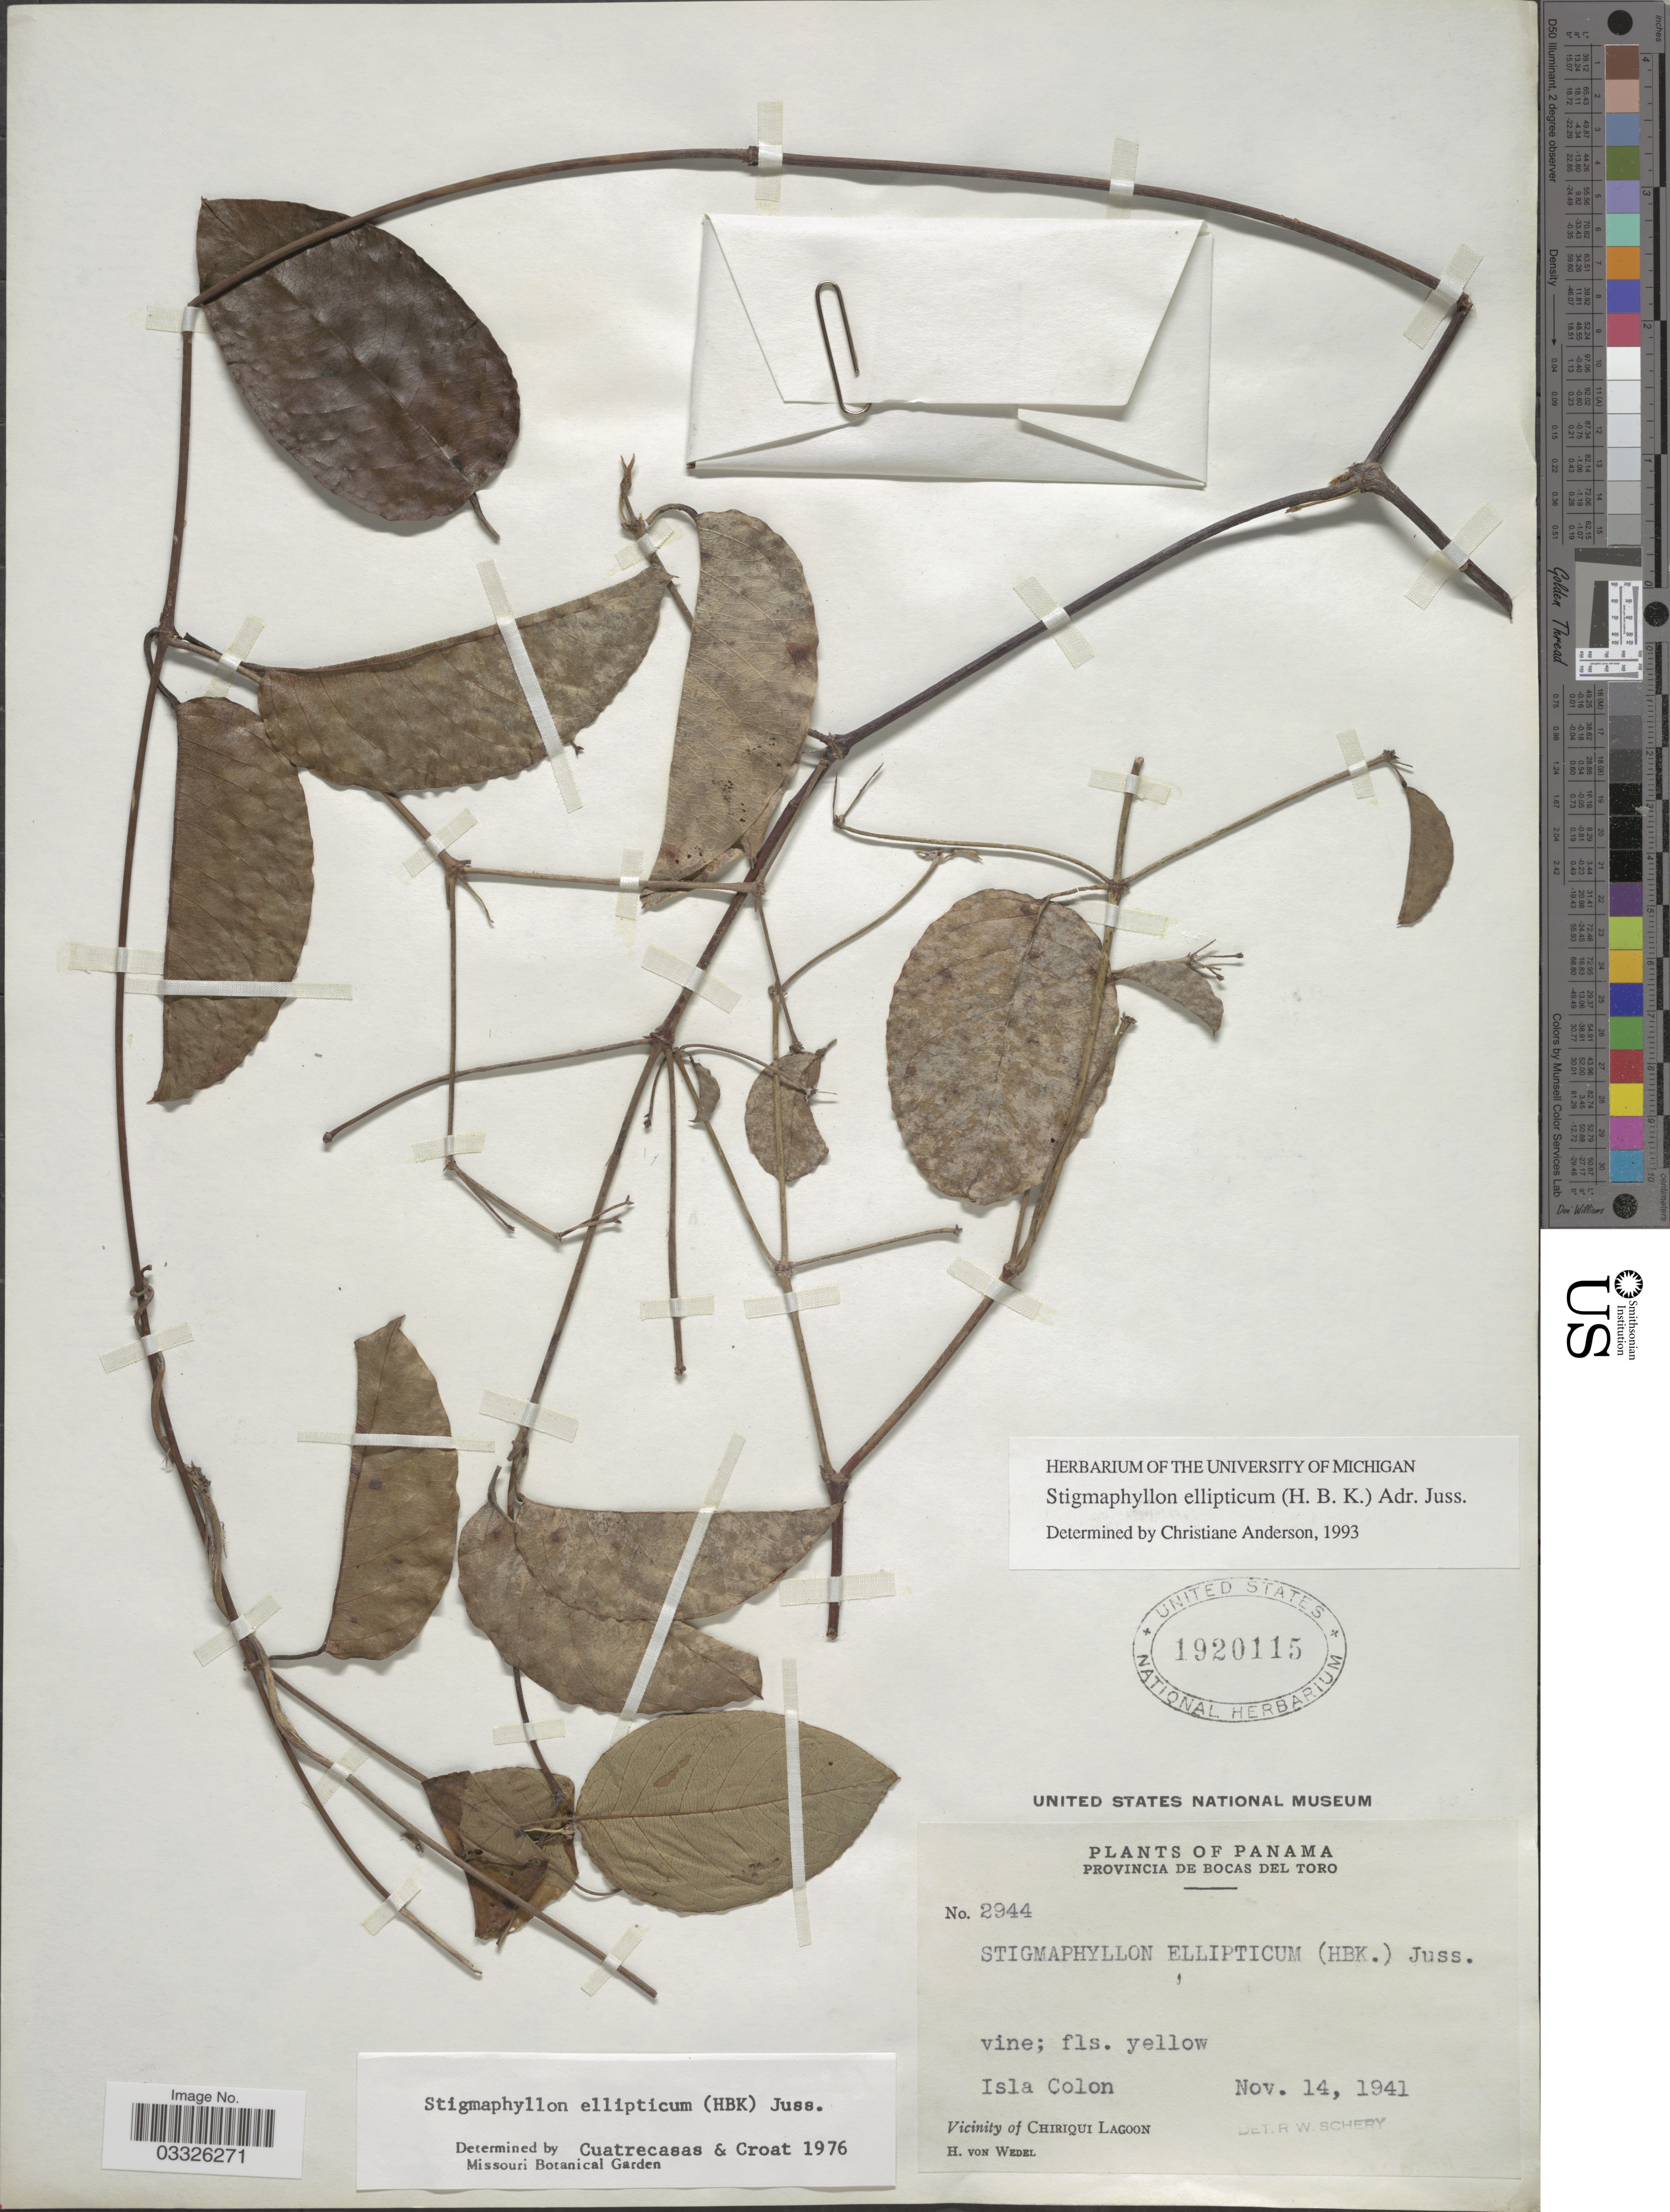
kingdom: Plantae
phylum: Tracheophyta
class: Magnoliopsida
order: Malpighiales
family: Malpighiaceae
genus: Stigmaphyllon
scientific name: Stigmaphyllon ellipticum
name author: (Kunth) A. Juss.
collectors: H. von Wedel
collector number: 2944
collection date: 1941-11-14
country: Panama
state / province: Bocas del Toro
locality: Isla Colon. Vicinity of Chiriqui Lagoon.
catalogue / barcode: US 1920115